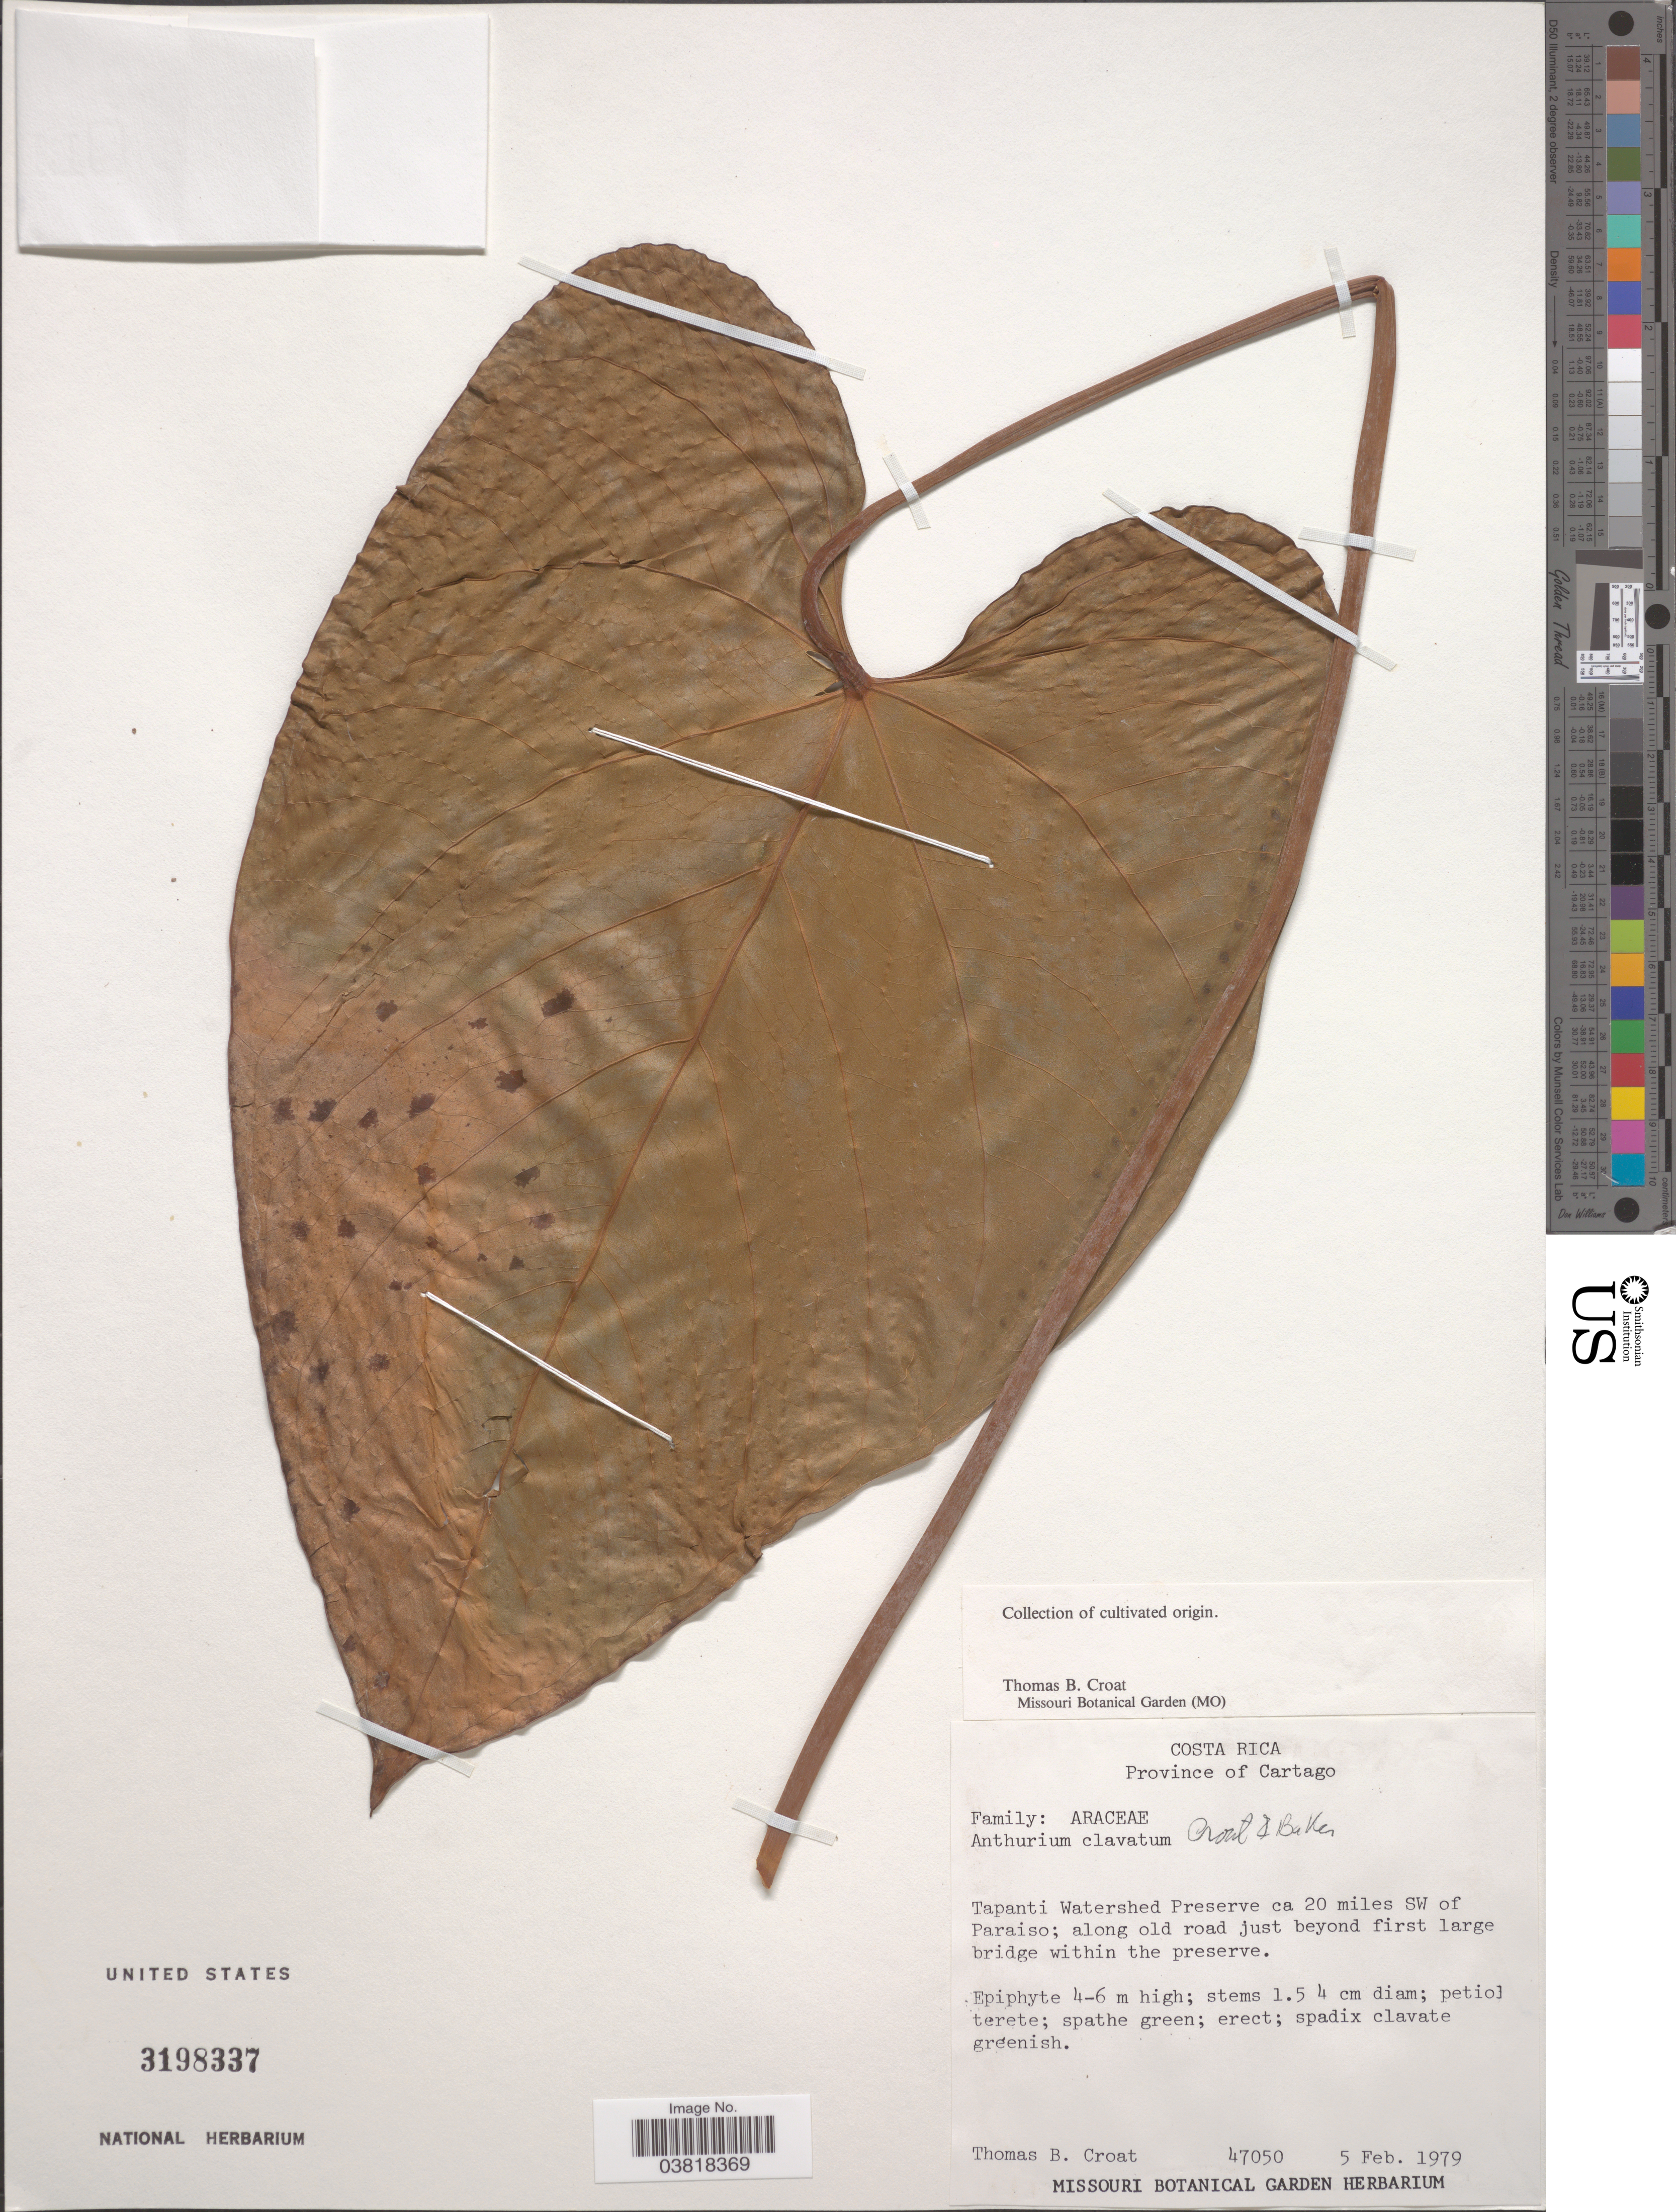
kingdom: Plantae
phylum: Tracheophyta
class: Liliopsida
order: Alismatales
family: Araceae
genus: Anthurium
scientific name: Anthurium clavatum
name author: Croat & R.A. Baker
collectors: T. B. Croat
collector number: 47050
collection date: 1979-02-05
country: Costa Rica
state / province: Cartago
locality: Tapanti Watershed Preserve ca 20 miles SW of Paraiso; along old road just beyond first large bridge within the preserve.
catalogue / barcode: US 3198337